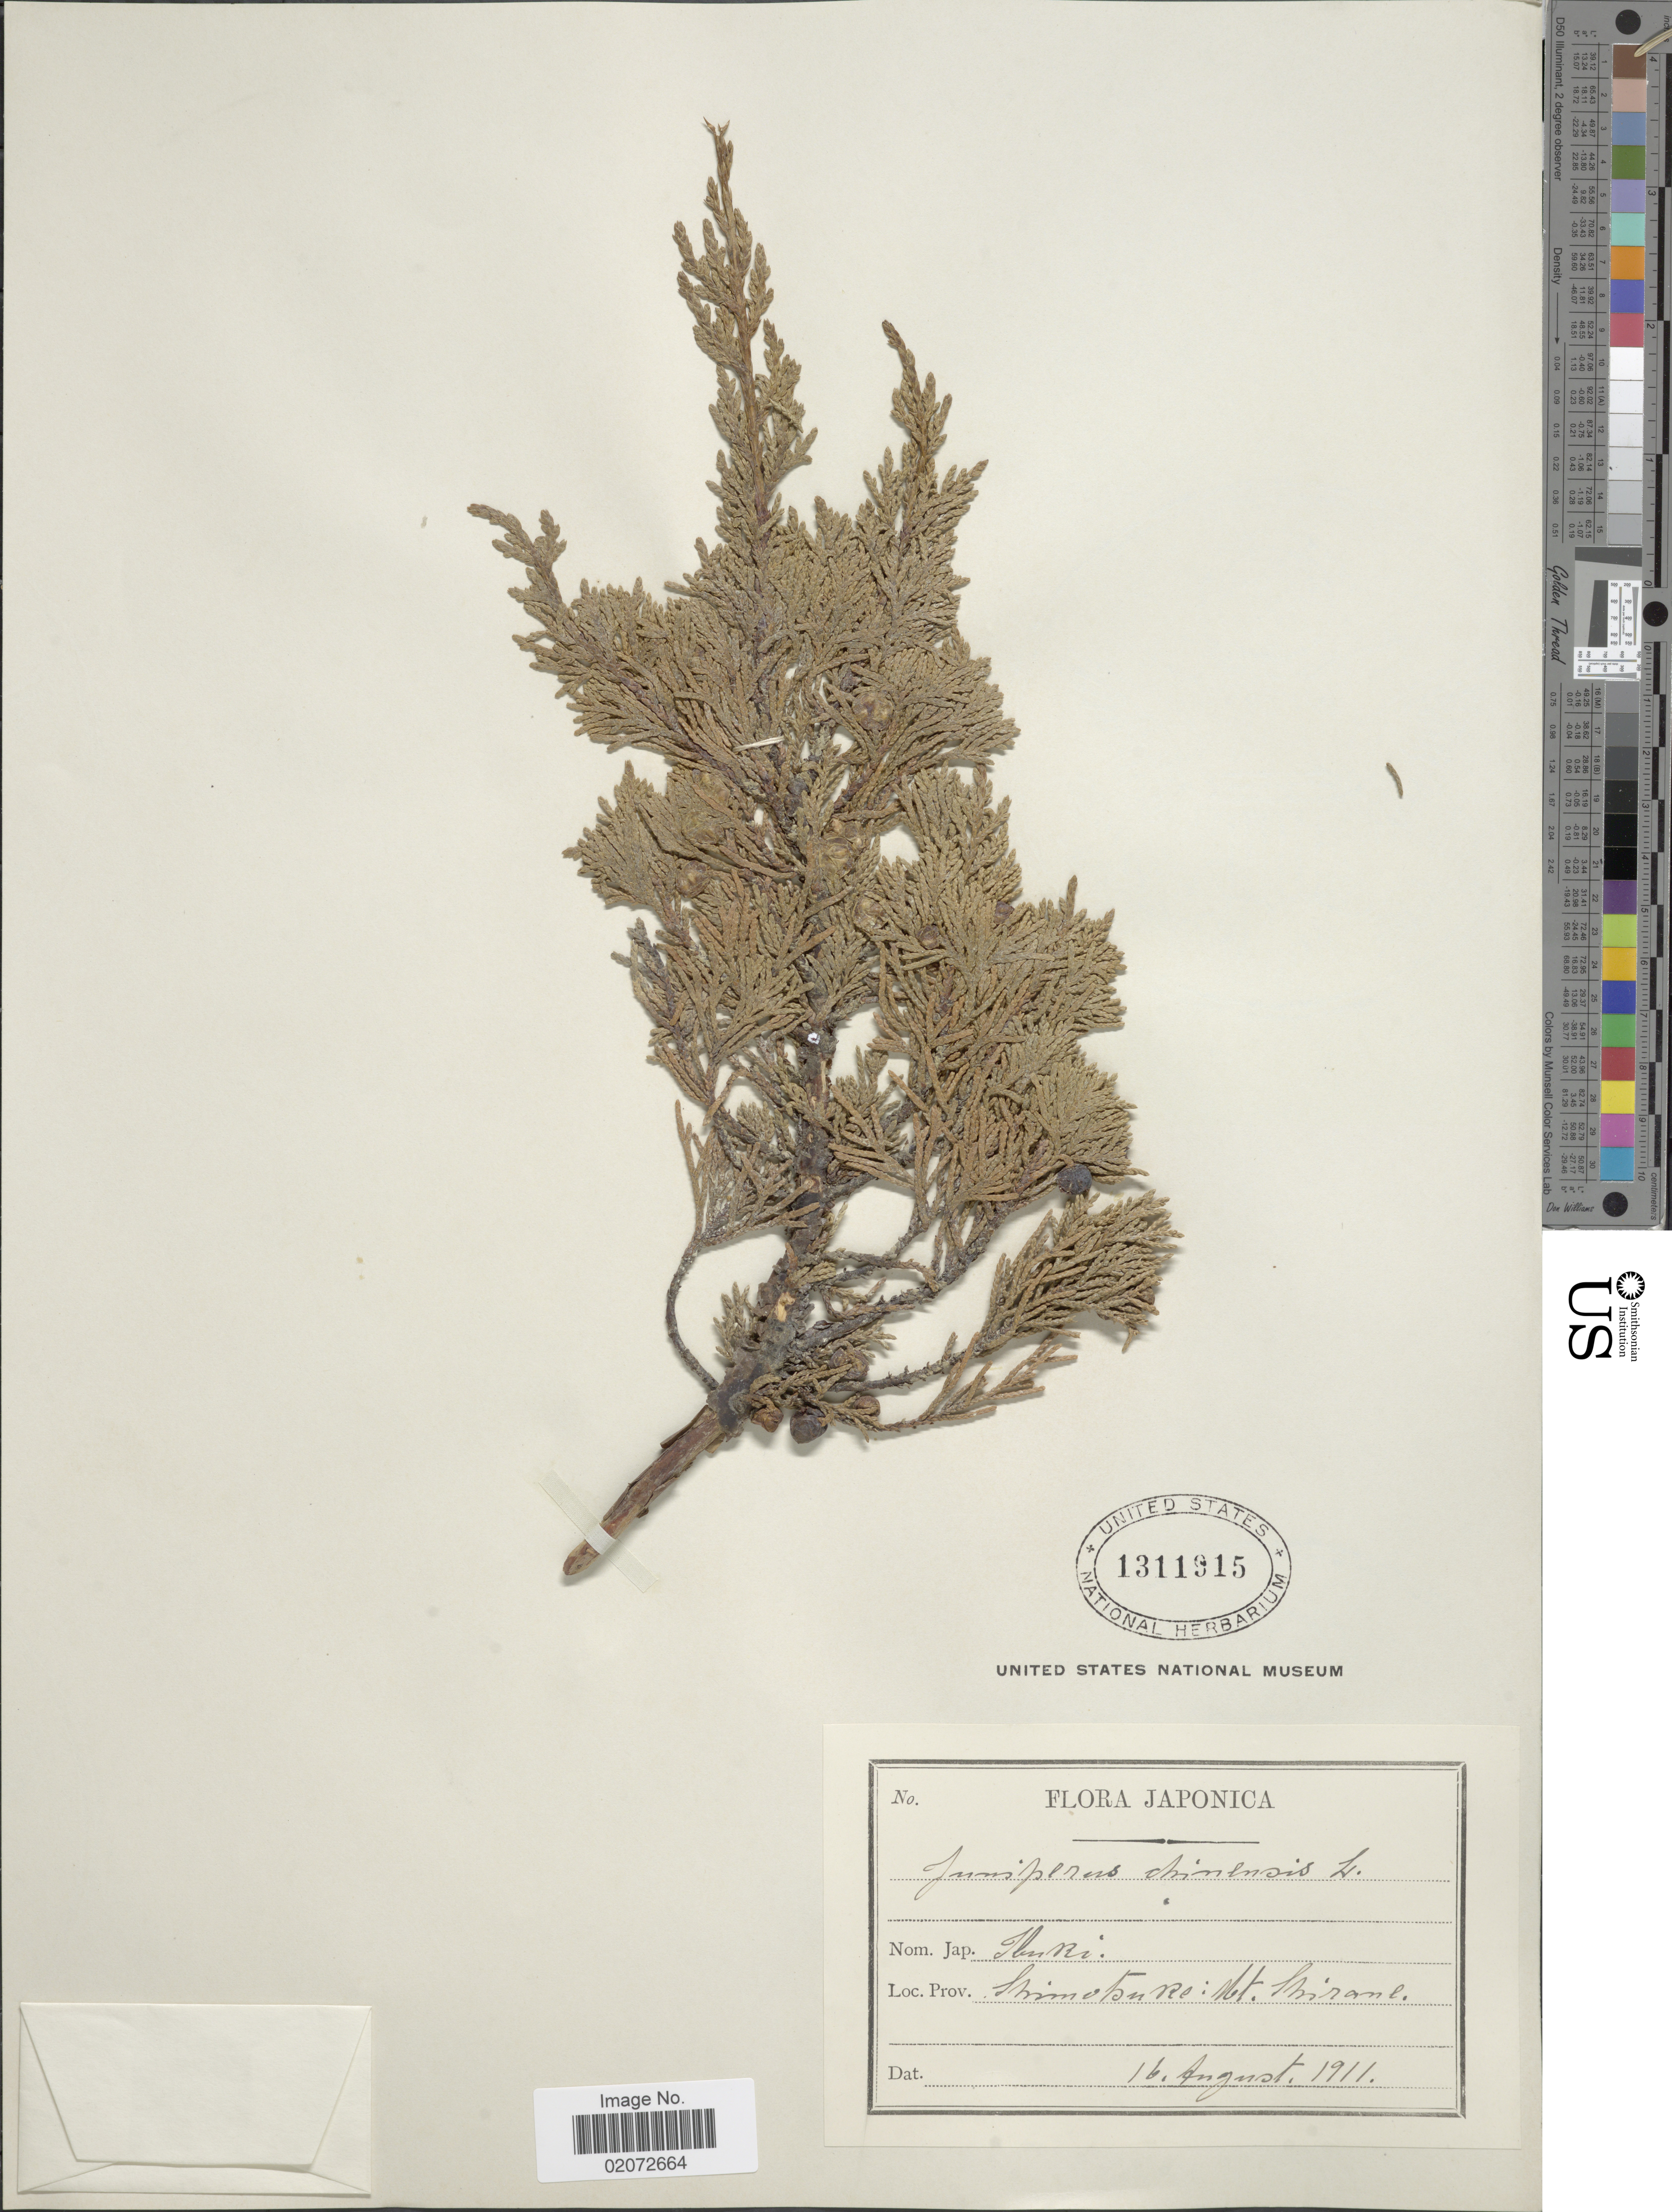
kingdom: Plantae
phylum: Tracheophyta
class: Pinopsida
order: Pinales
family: Cupressaceae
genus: Juniperus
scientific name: Juniperus chinensis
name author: L.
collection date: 1911-08-16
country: Japan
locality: Japonica. Shimotsuke: Mt. Shirane.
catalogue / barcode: US 1311915